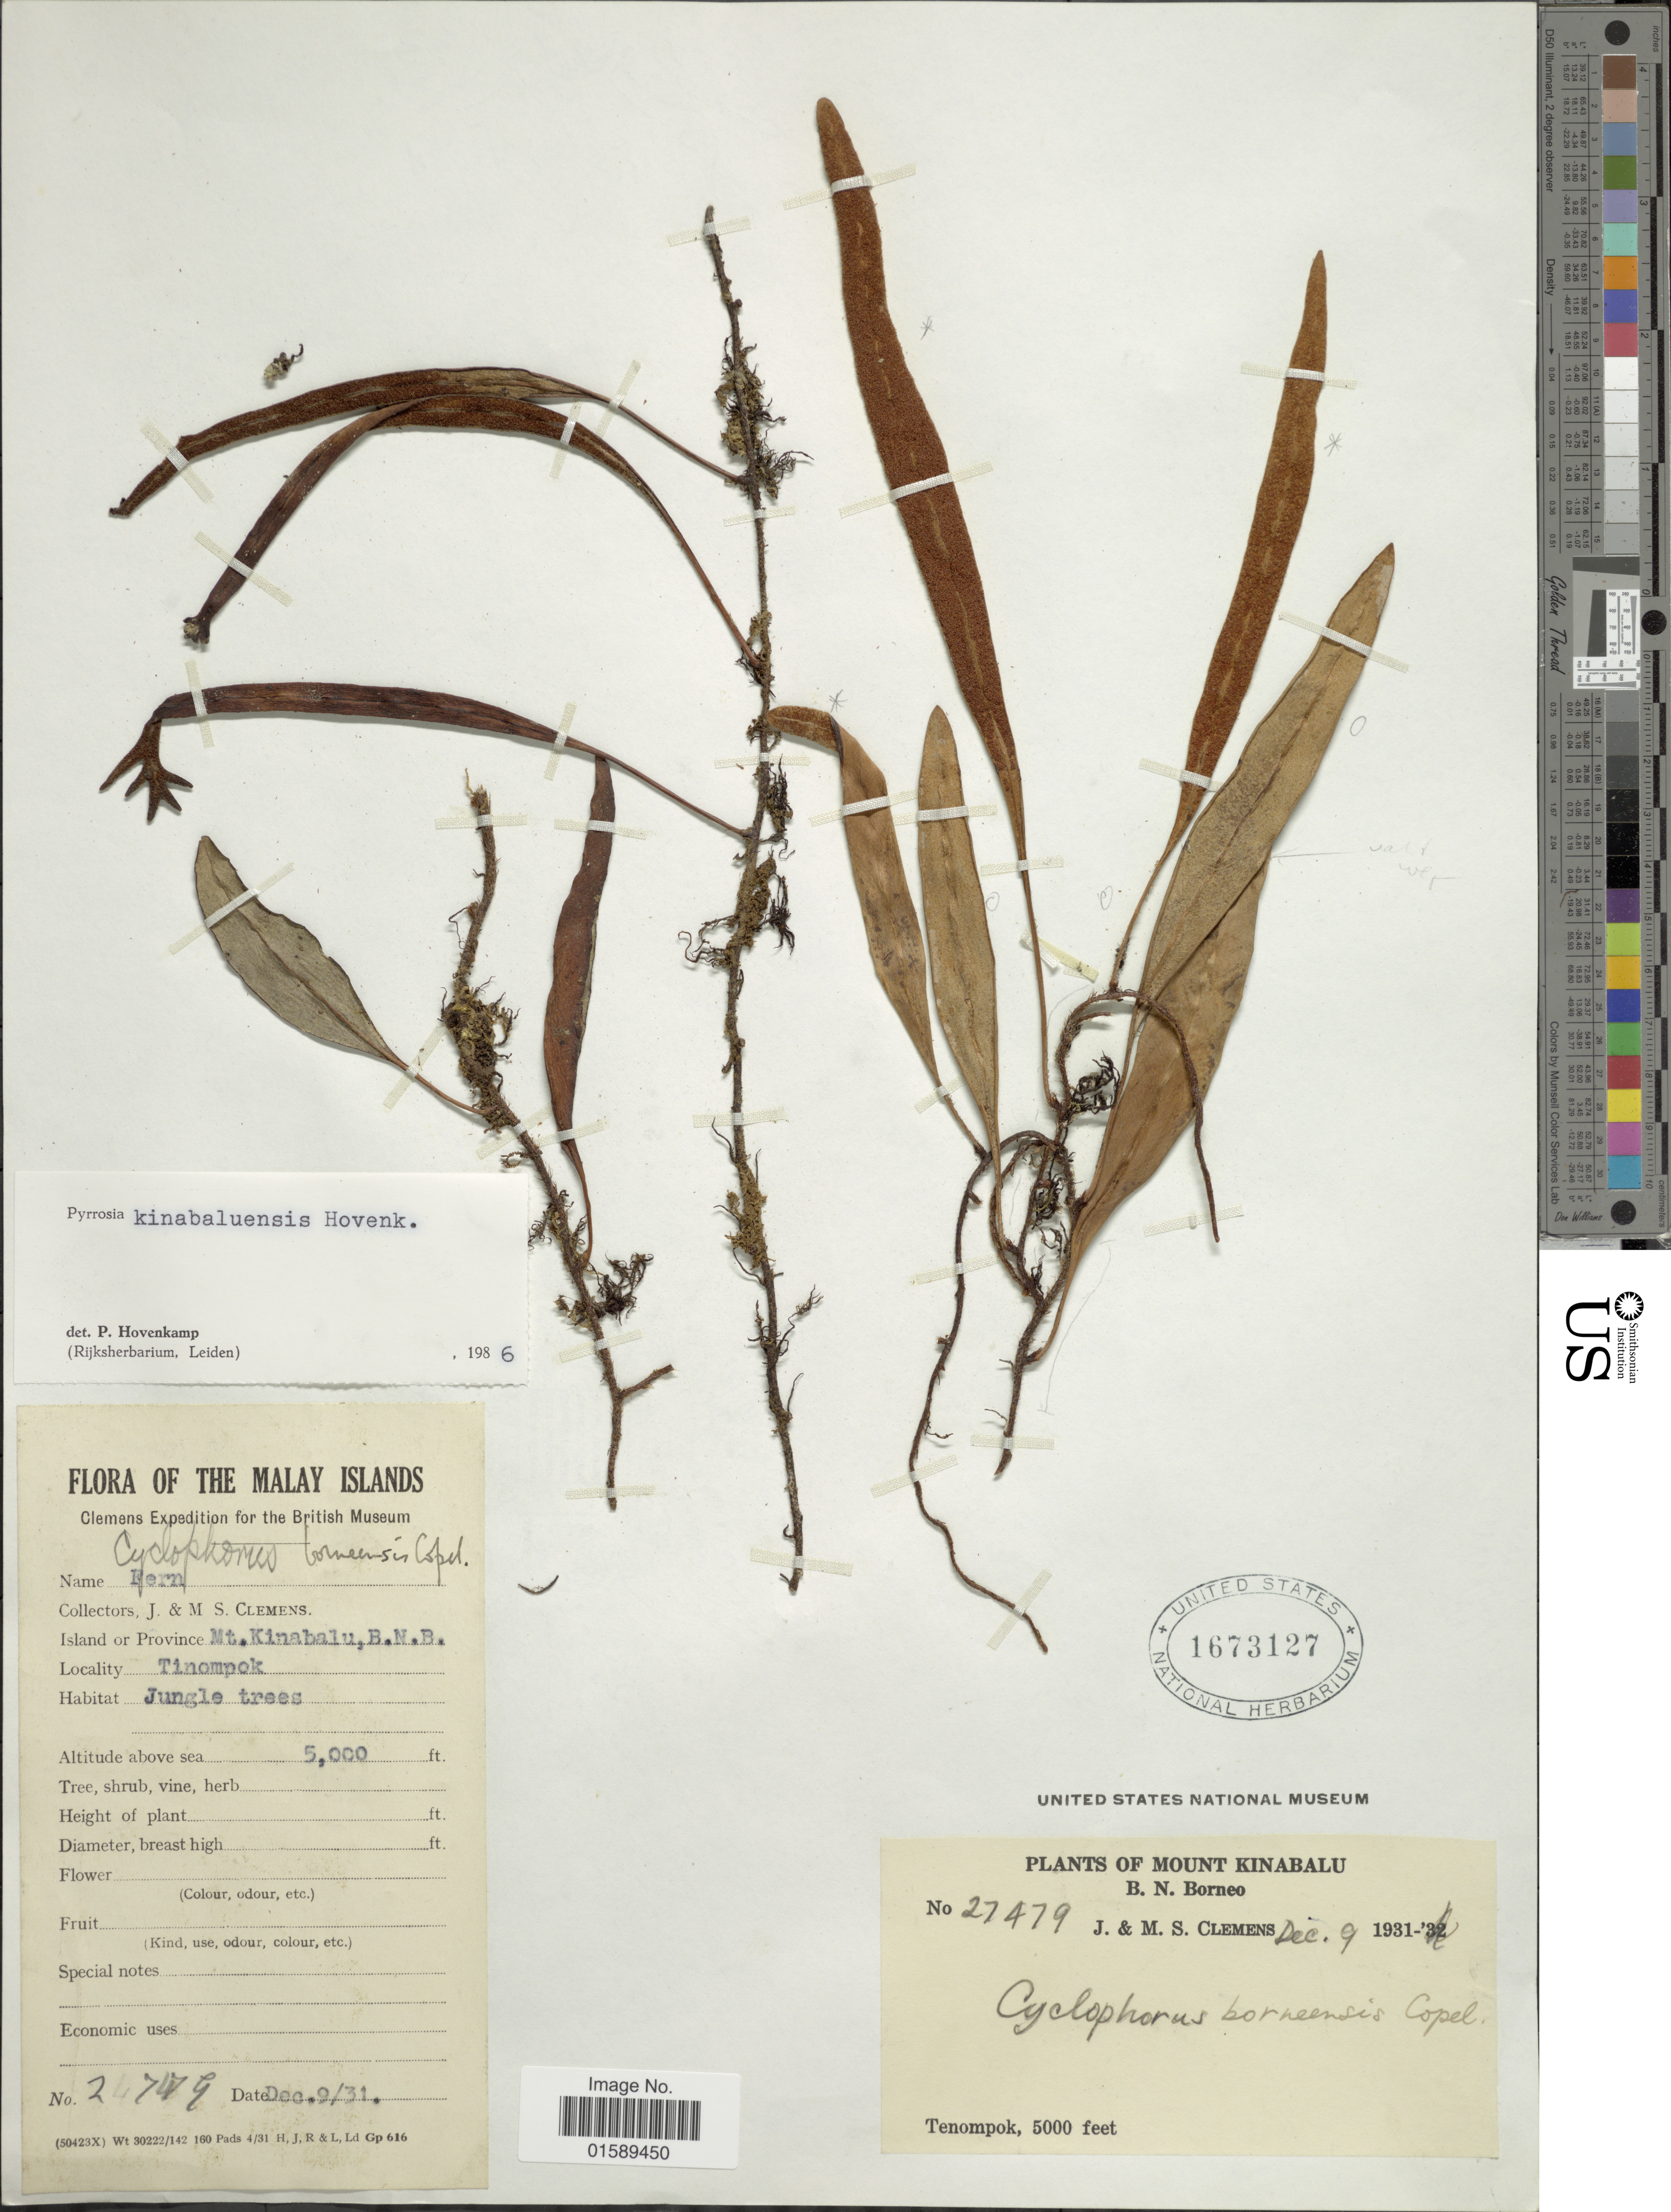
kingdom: Plantae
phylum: Tracheophyta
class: Polypodiopsida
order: Polypodiales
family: Polypodiaceae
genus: Pyrrosia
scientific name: Pyrrosia kinabaluensis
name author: Hovenkamp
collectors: J. Clemens & M. S. Clemens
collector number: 27479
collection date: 1931-12-09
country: Malaysia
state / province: Sabah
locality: B.N. Borneo. Mount Kinabalu. Tinompok.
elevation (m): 1524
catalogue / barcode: US 1673127